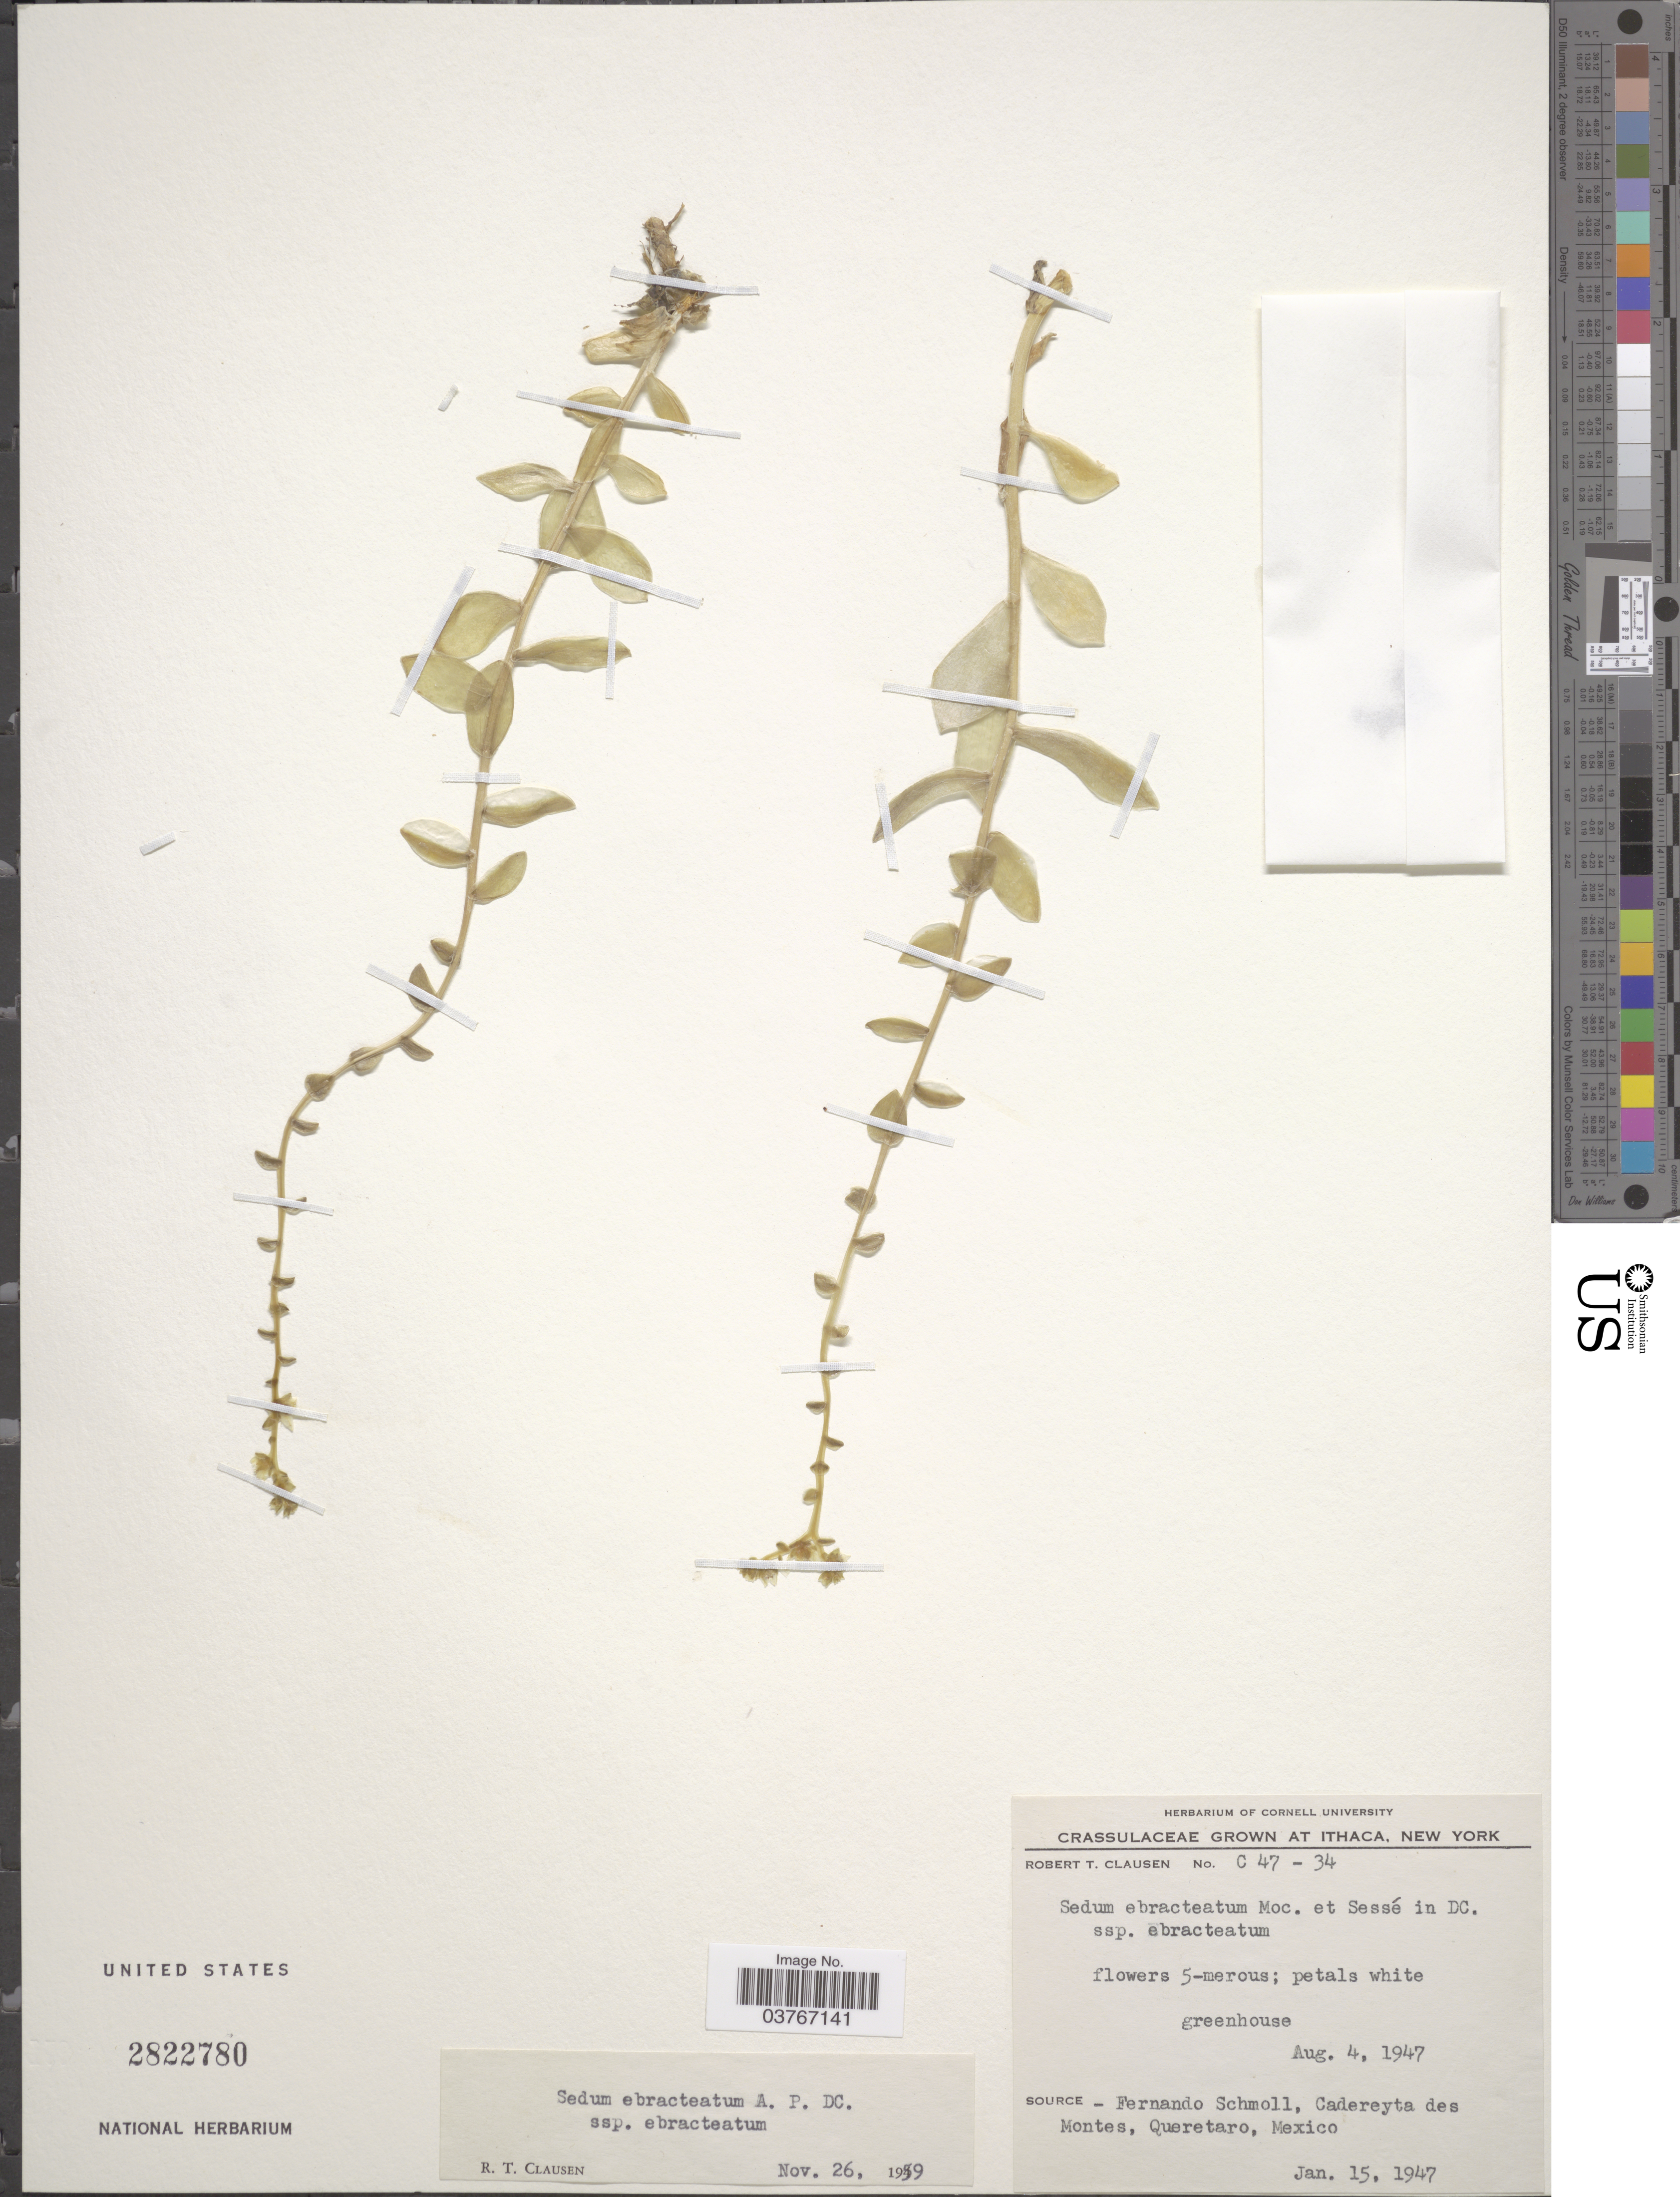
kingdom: Plantae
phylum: Tracheophyta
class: Magnoliopsida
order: Saxifragales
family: Crassulaceae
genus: Sedum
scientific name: Sedum ebracteatum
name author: Moc. & Sessé ex DC.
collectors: R. T. Clausen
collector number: C 47-34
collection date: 1947-08-04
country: United States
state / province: New York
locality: Grown at Ithaca, greenhouse.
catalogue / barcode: US 2822780